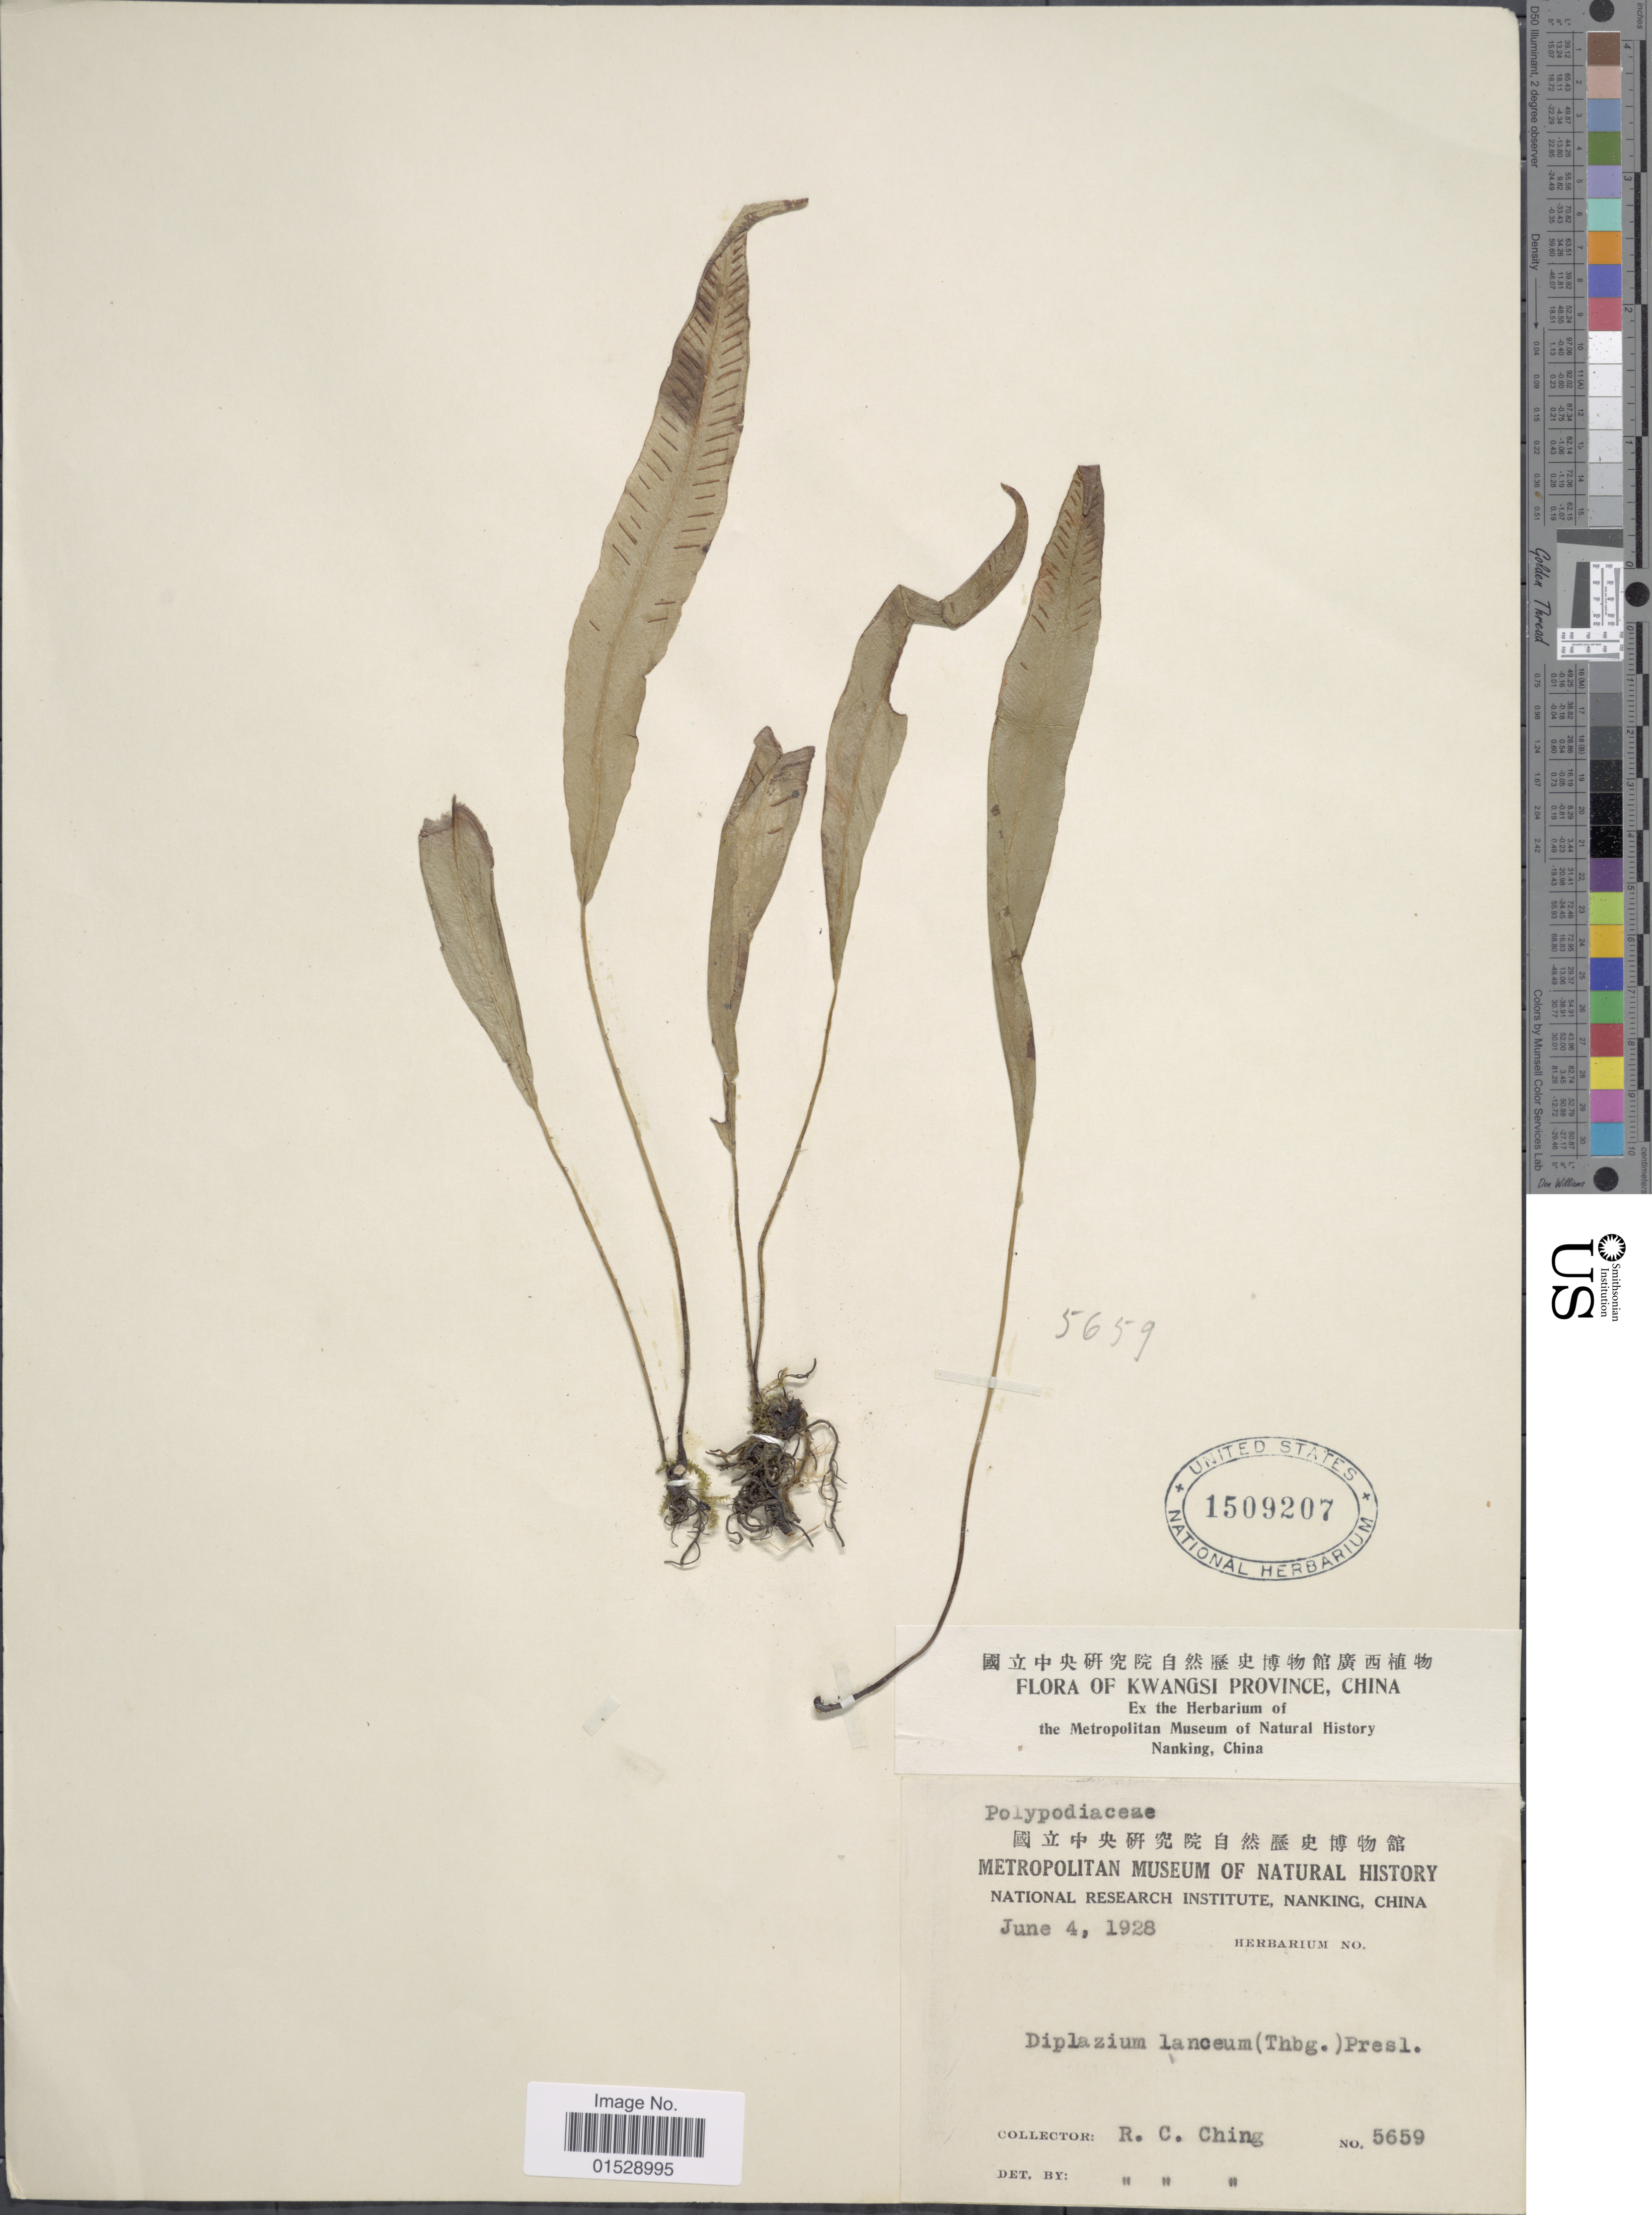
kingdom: Plantae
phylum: Tracheophyta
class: Polypodiopsida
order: Polypodiales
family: Athyriaceae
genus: Deparia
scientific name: Deparia lancea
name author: (Thunb.) Fraser-Jenk.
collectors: R. C. Ching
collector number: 5659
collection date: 1928-06-04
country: China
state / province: Guangxi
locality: Kwangsi Province, China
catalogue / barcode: US 1509207